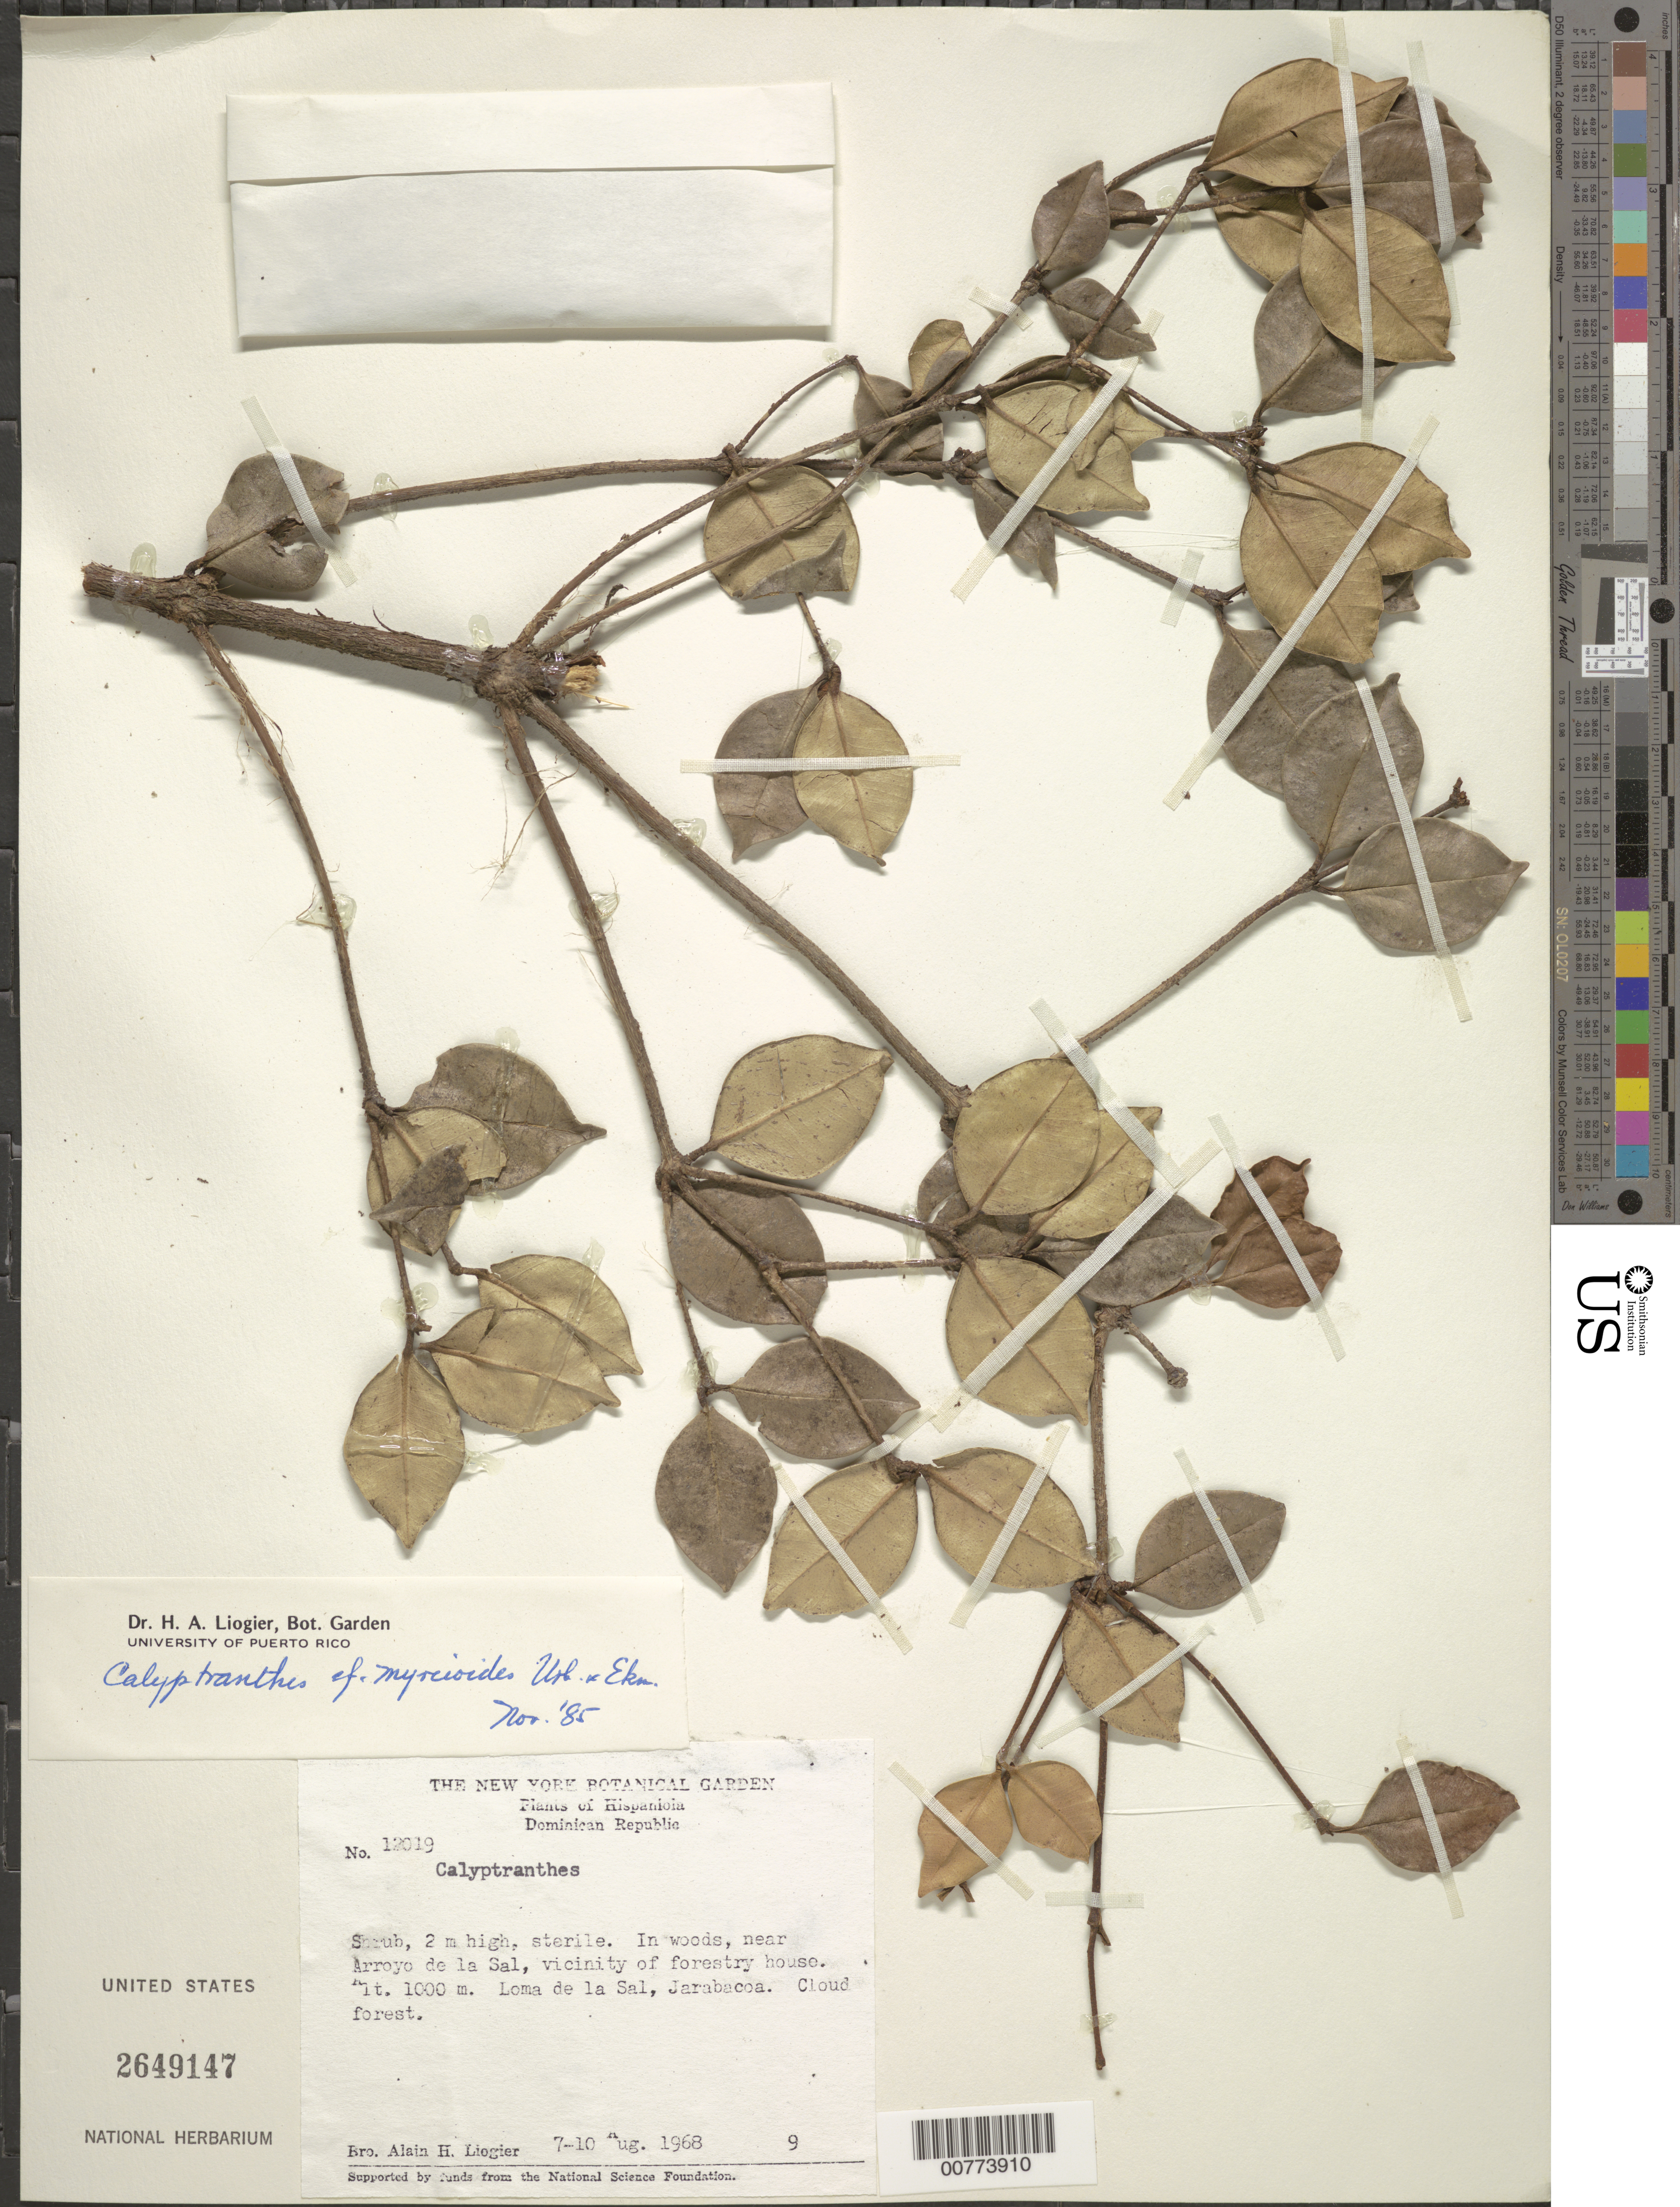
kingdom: Plantae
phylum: Tracheophyta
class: Magnoliopsida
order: Myrtales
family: Myrtaceae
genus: Myrcia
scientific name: Myrcia neomyrcioides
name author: K. Campbell & Peguero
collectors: A. H. Liogier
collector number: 12019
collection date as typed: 07 Aug 1968 to 10 Aug 1968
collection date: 1968-08-07/1968-08-10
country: Dominican Republic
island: Hispaniola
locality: Jarabacoa, Loma de la Sal, Arroyo de la Sal, vicinity of forestry house.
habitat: In woods, cloud forest.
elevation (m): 1000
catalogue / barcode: US 2649147